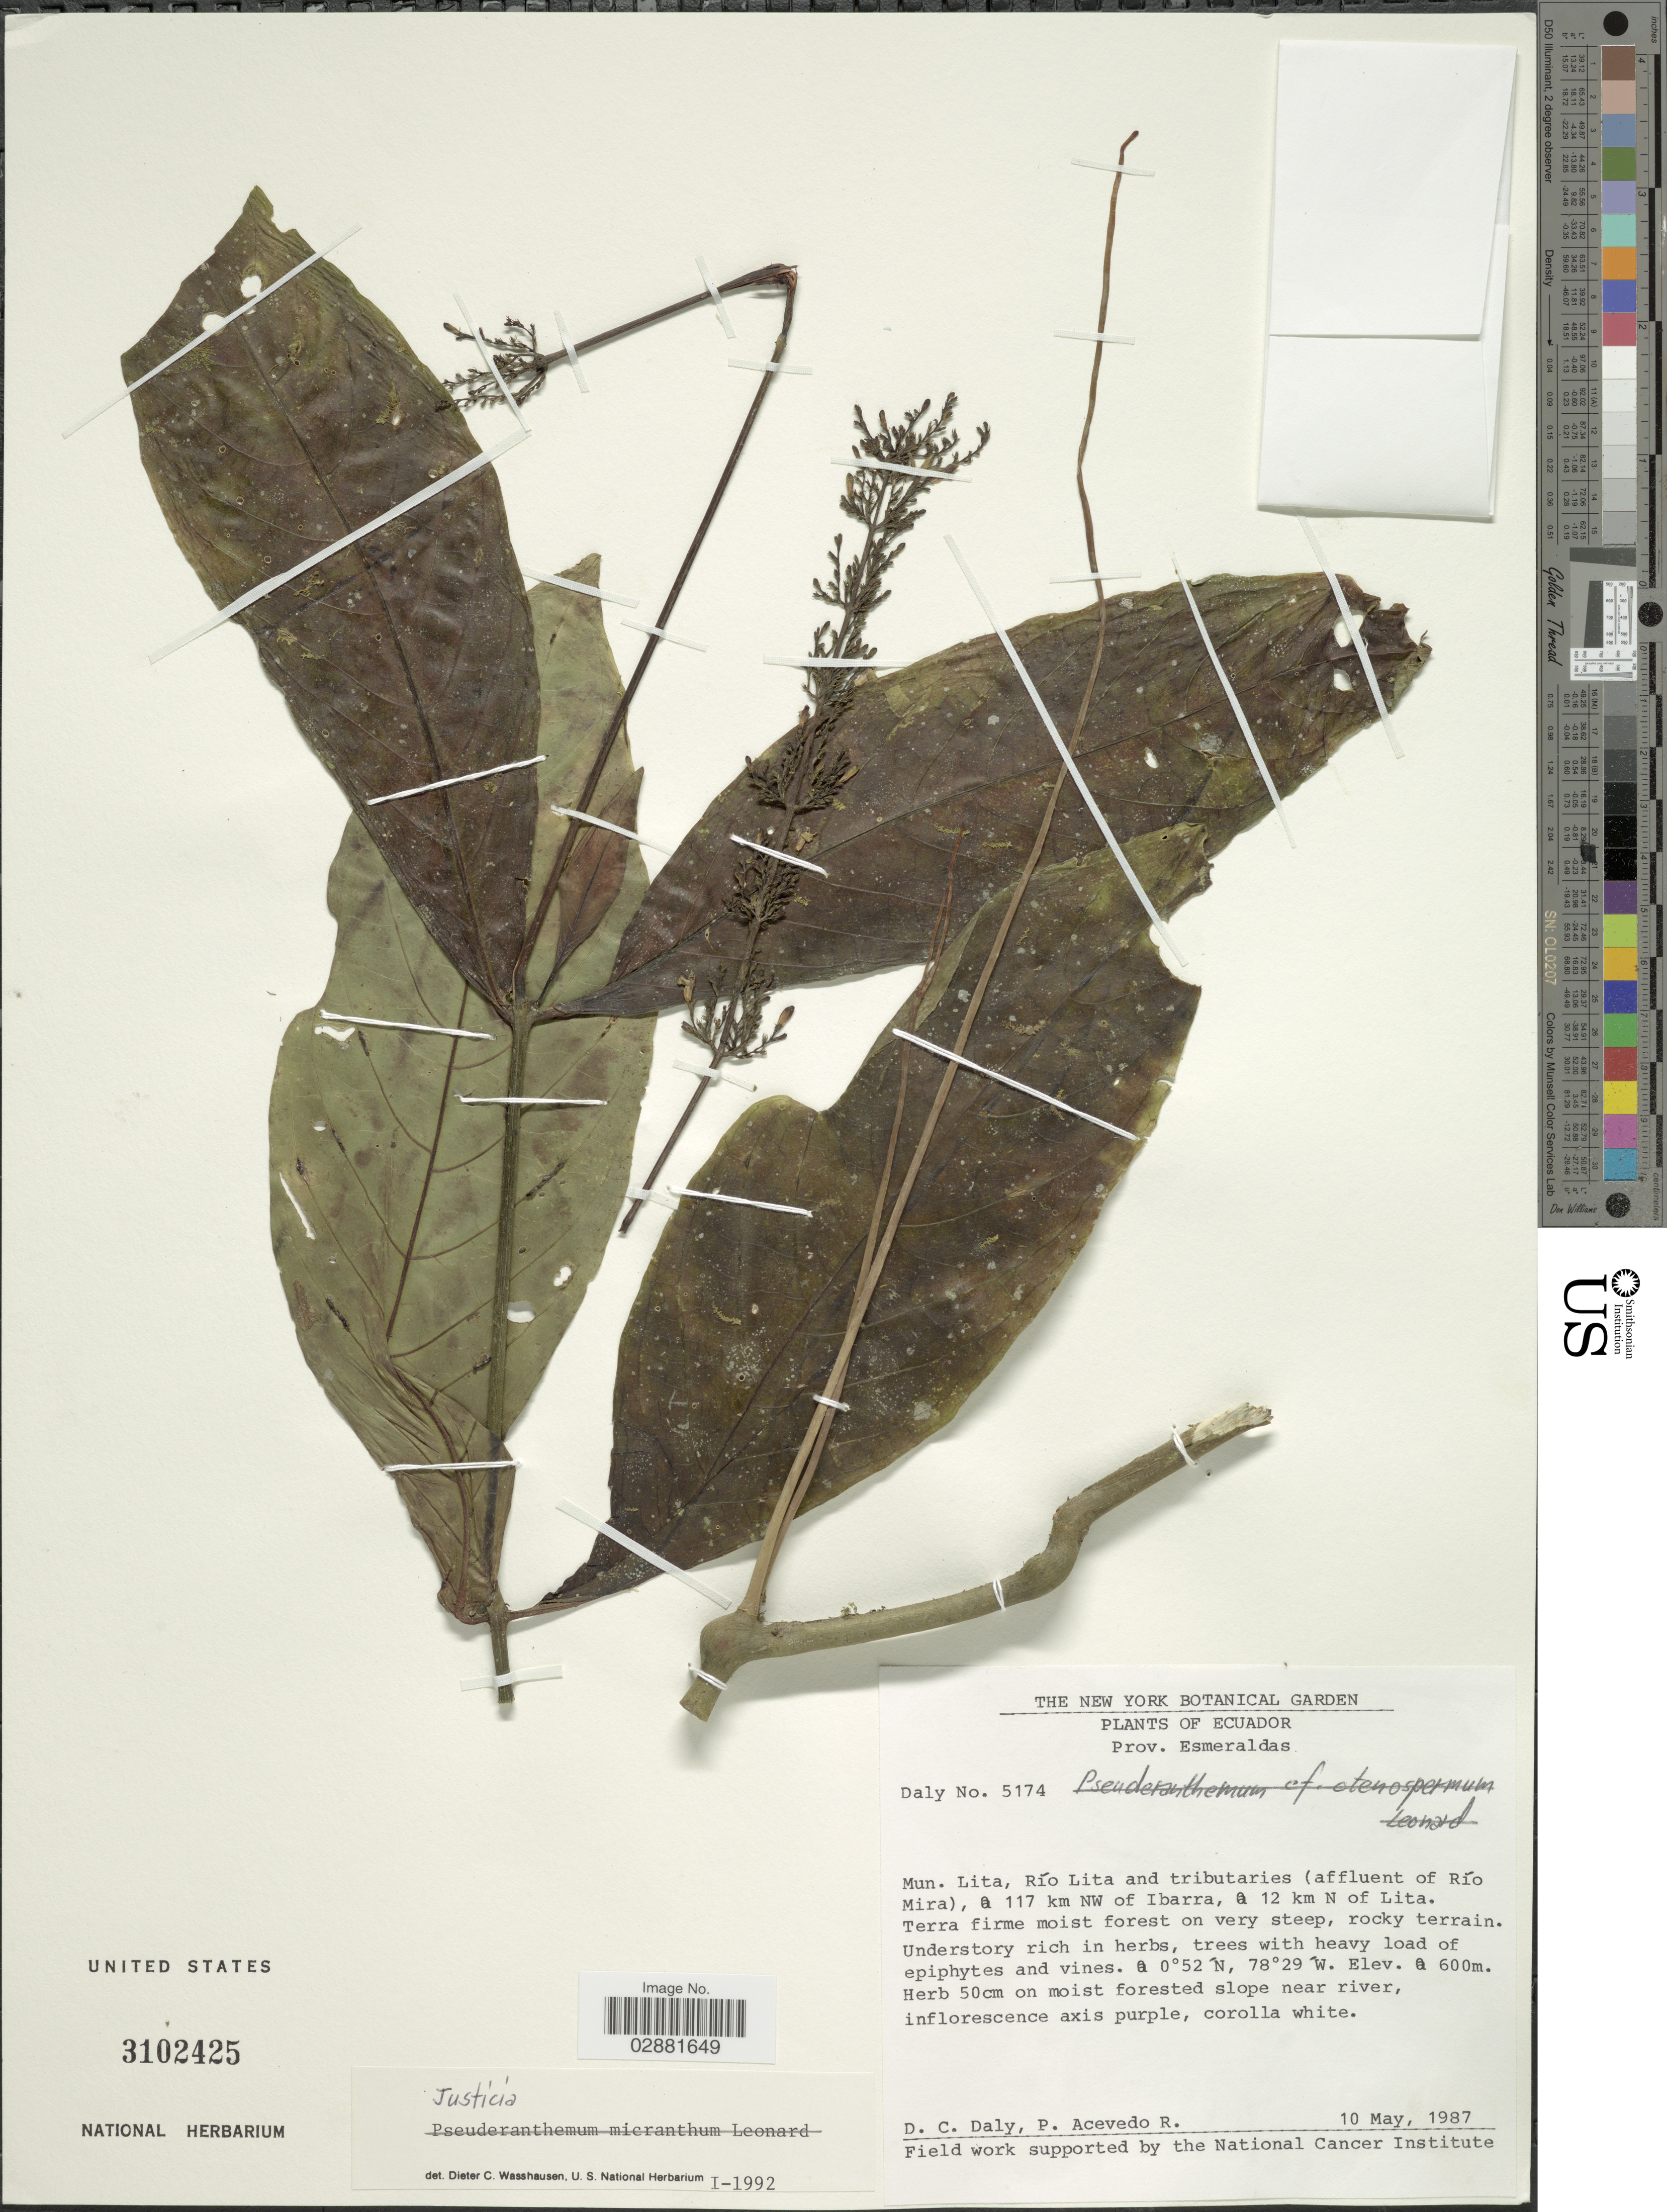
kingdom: Plantae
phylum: Tracheophyta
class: Magnoliopsida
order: Lamiales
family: Acanthaceae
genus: Justicia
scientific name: Justicia sp.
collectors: D. C. Daly & P. Acevedo-Rodr.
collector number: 5174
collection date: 1987-05-10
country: Ecuador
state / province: Esmeraldas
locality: Mun. Lita, Río Lita and tributaries (affluent of Río Mira), a 117 km NW of Ibarra, a 12 km N of Lita.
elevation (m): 600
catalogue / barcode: US 3102425